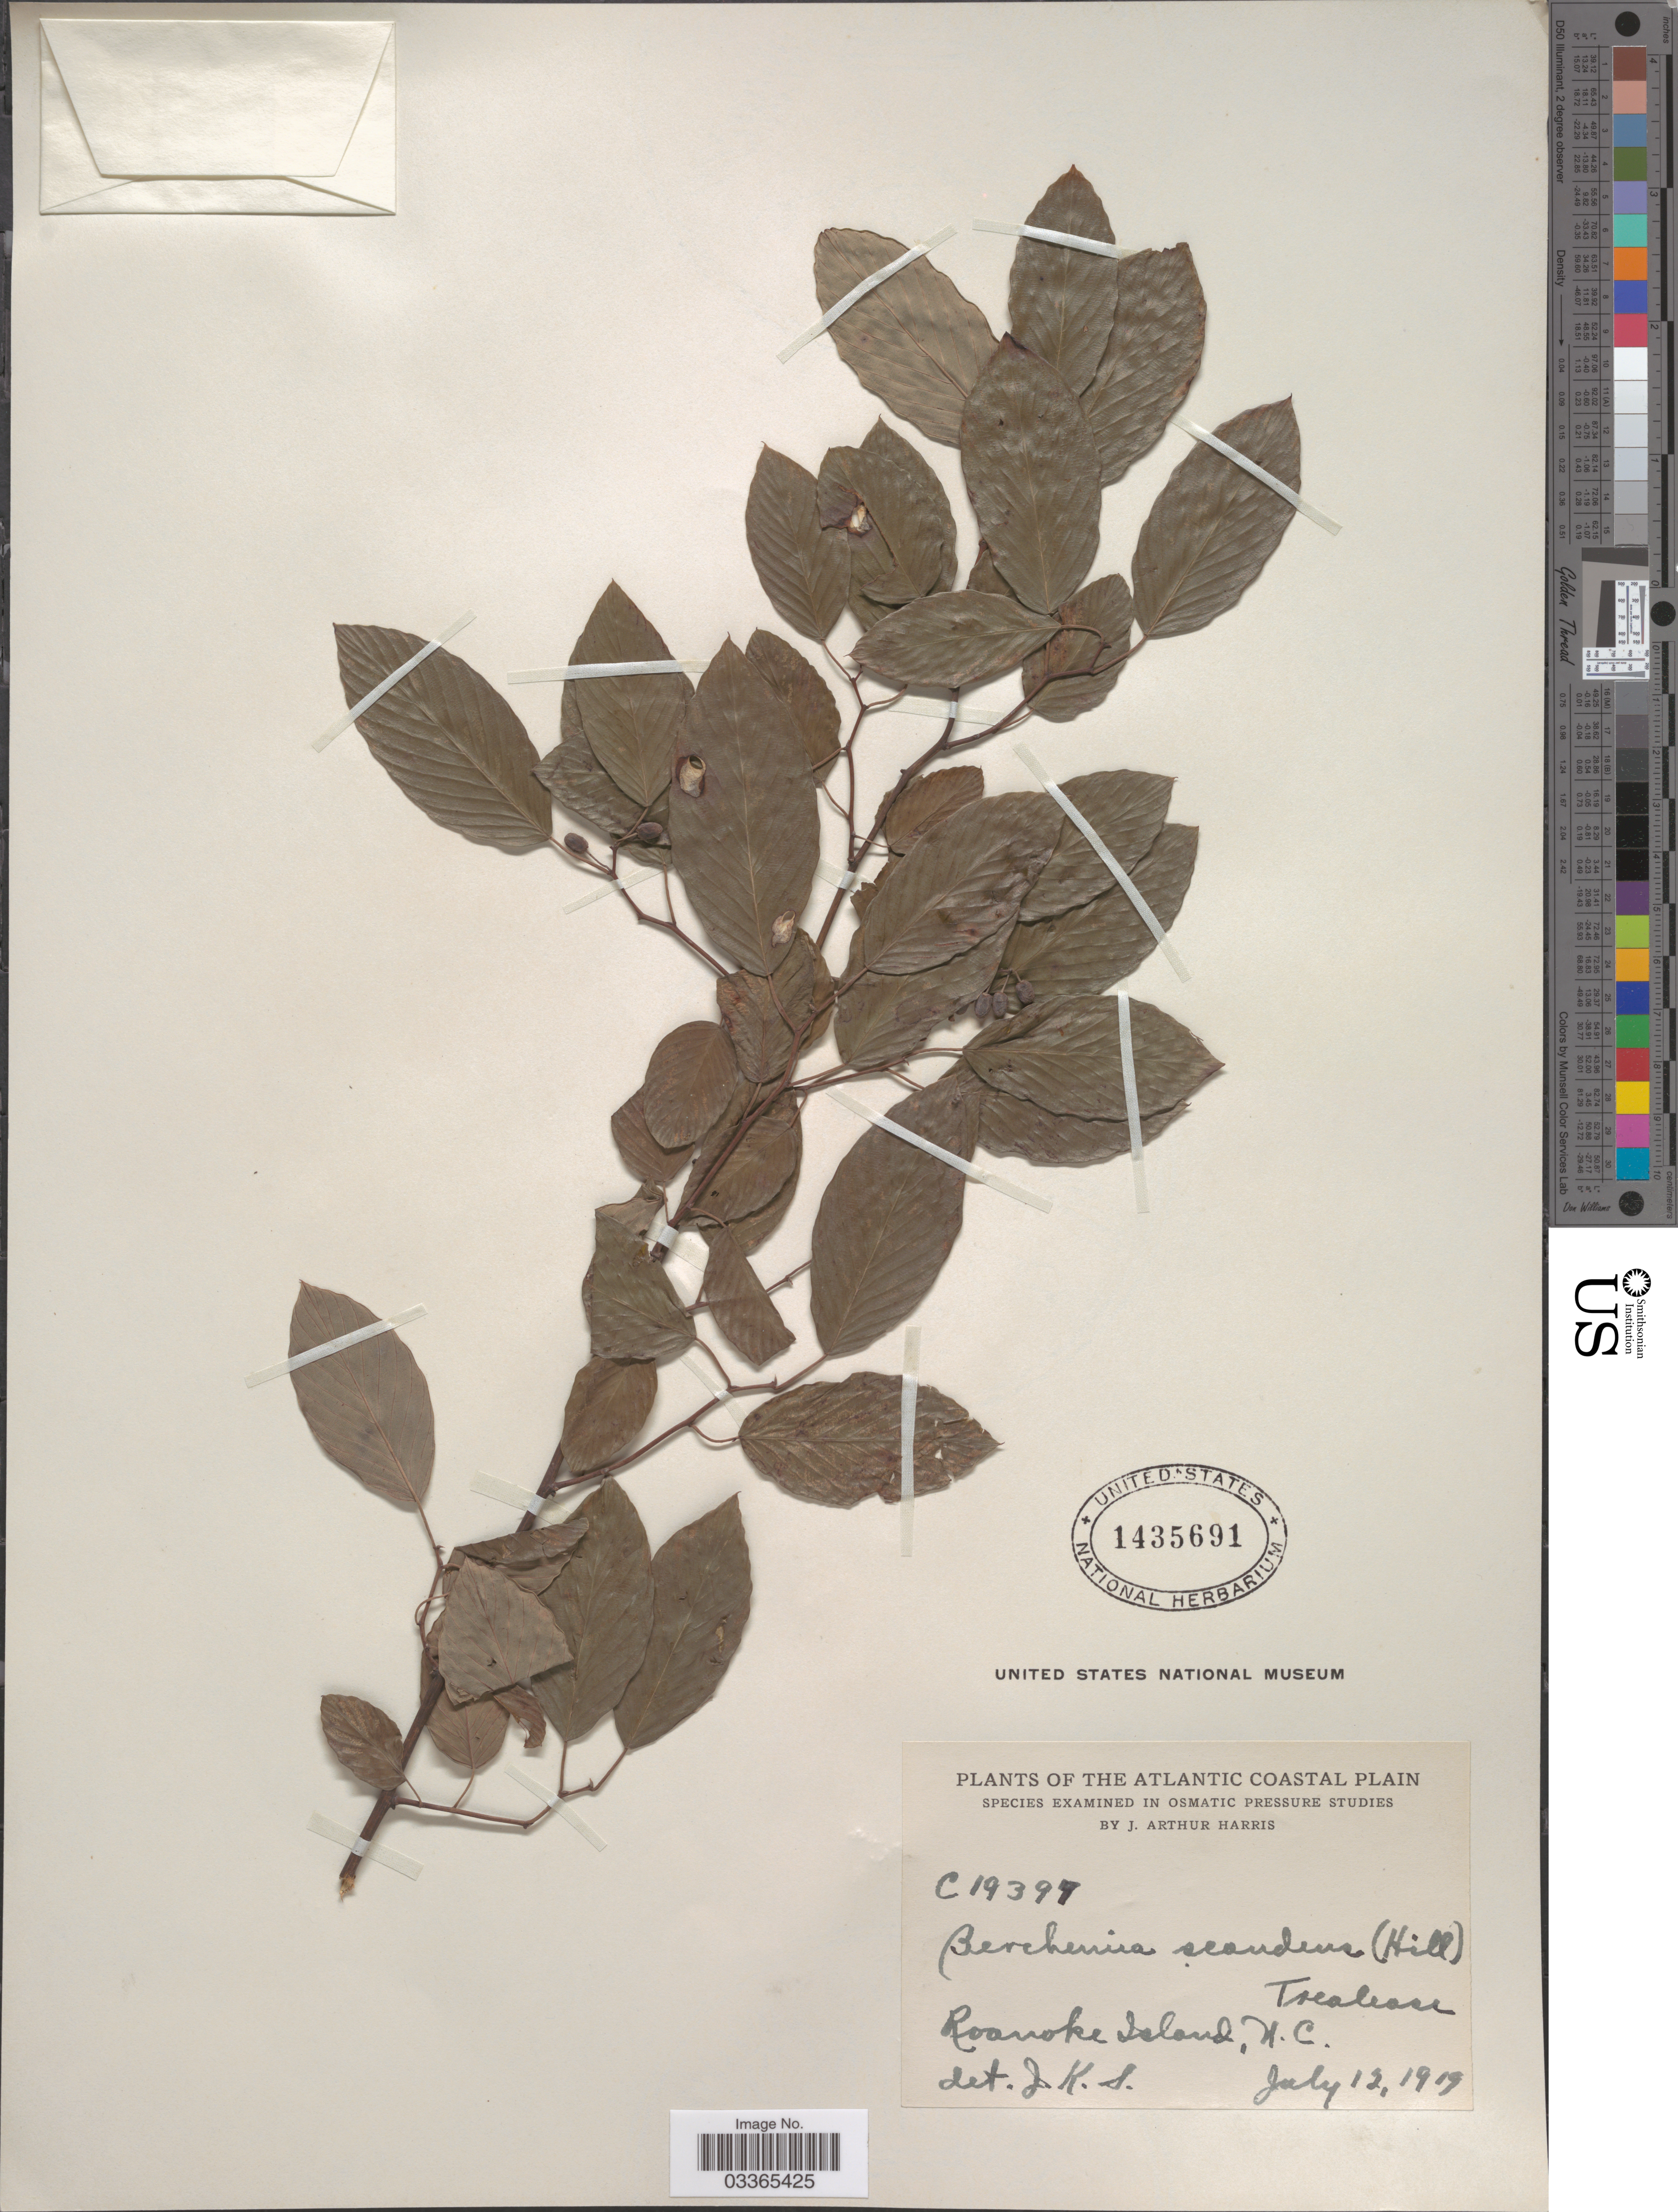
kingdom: Plantae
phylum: Tracheophyta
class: Magnoliopsida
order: Rosales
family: Rhamnaceae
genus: Berchemia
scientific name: Berchemia scandens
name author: (Hill) K. Koch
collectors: J. A. Harris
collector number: C19397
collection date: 1919-07-12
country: United States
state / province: North Carolina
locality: The Atlantic Coastal Plain. Roanoke Island.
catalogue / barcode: US 1435691